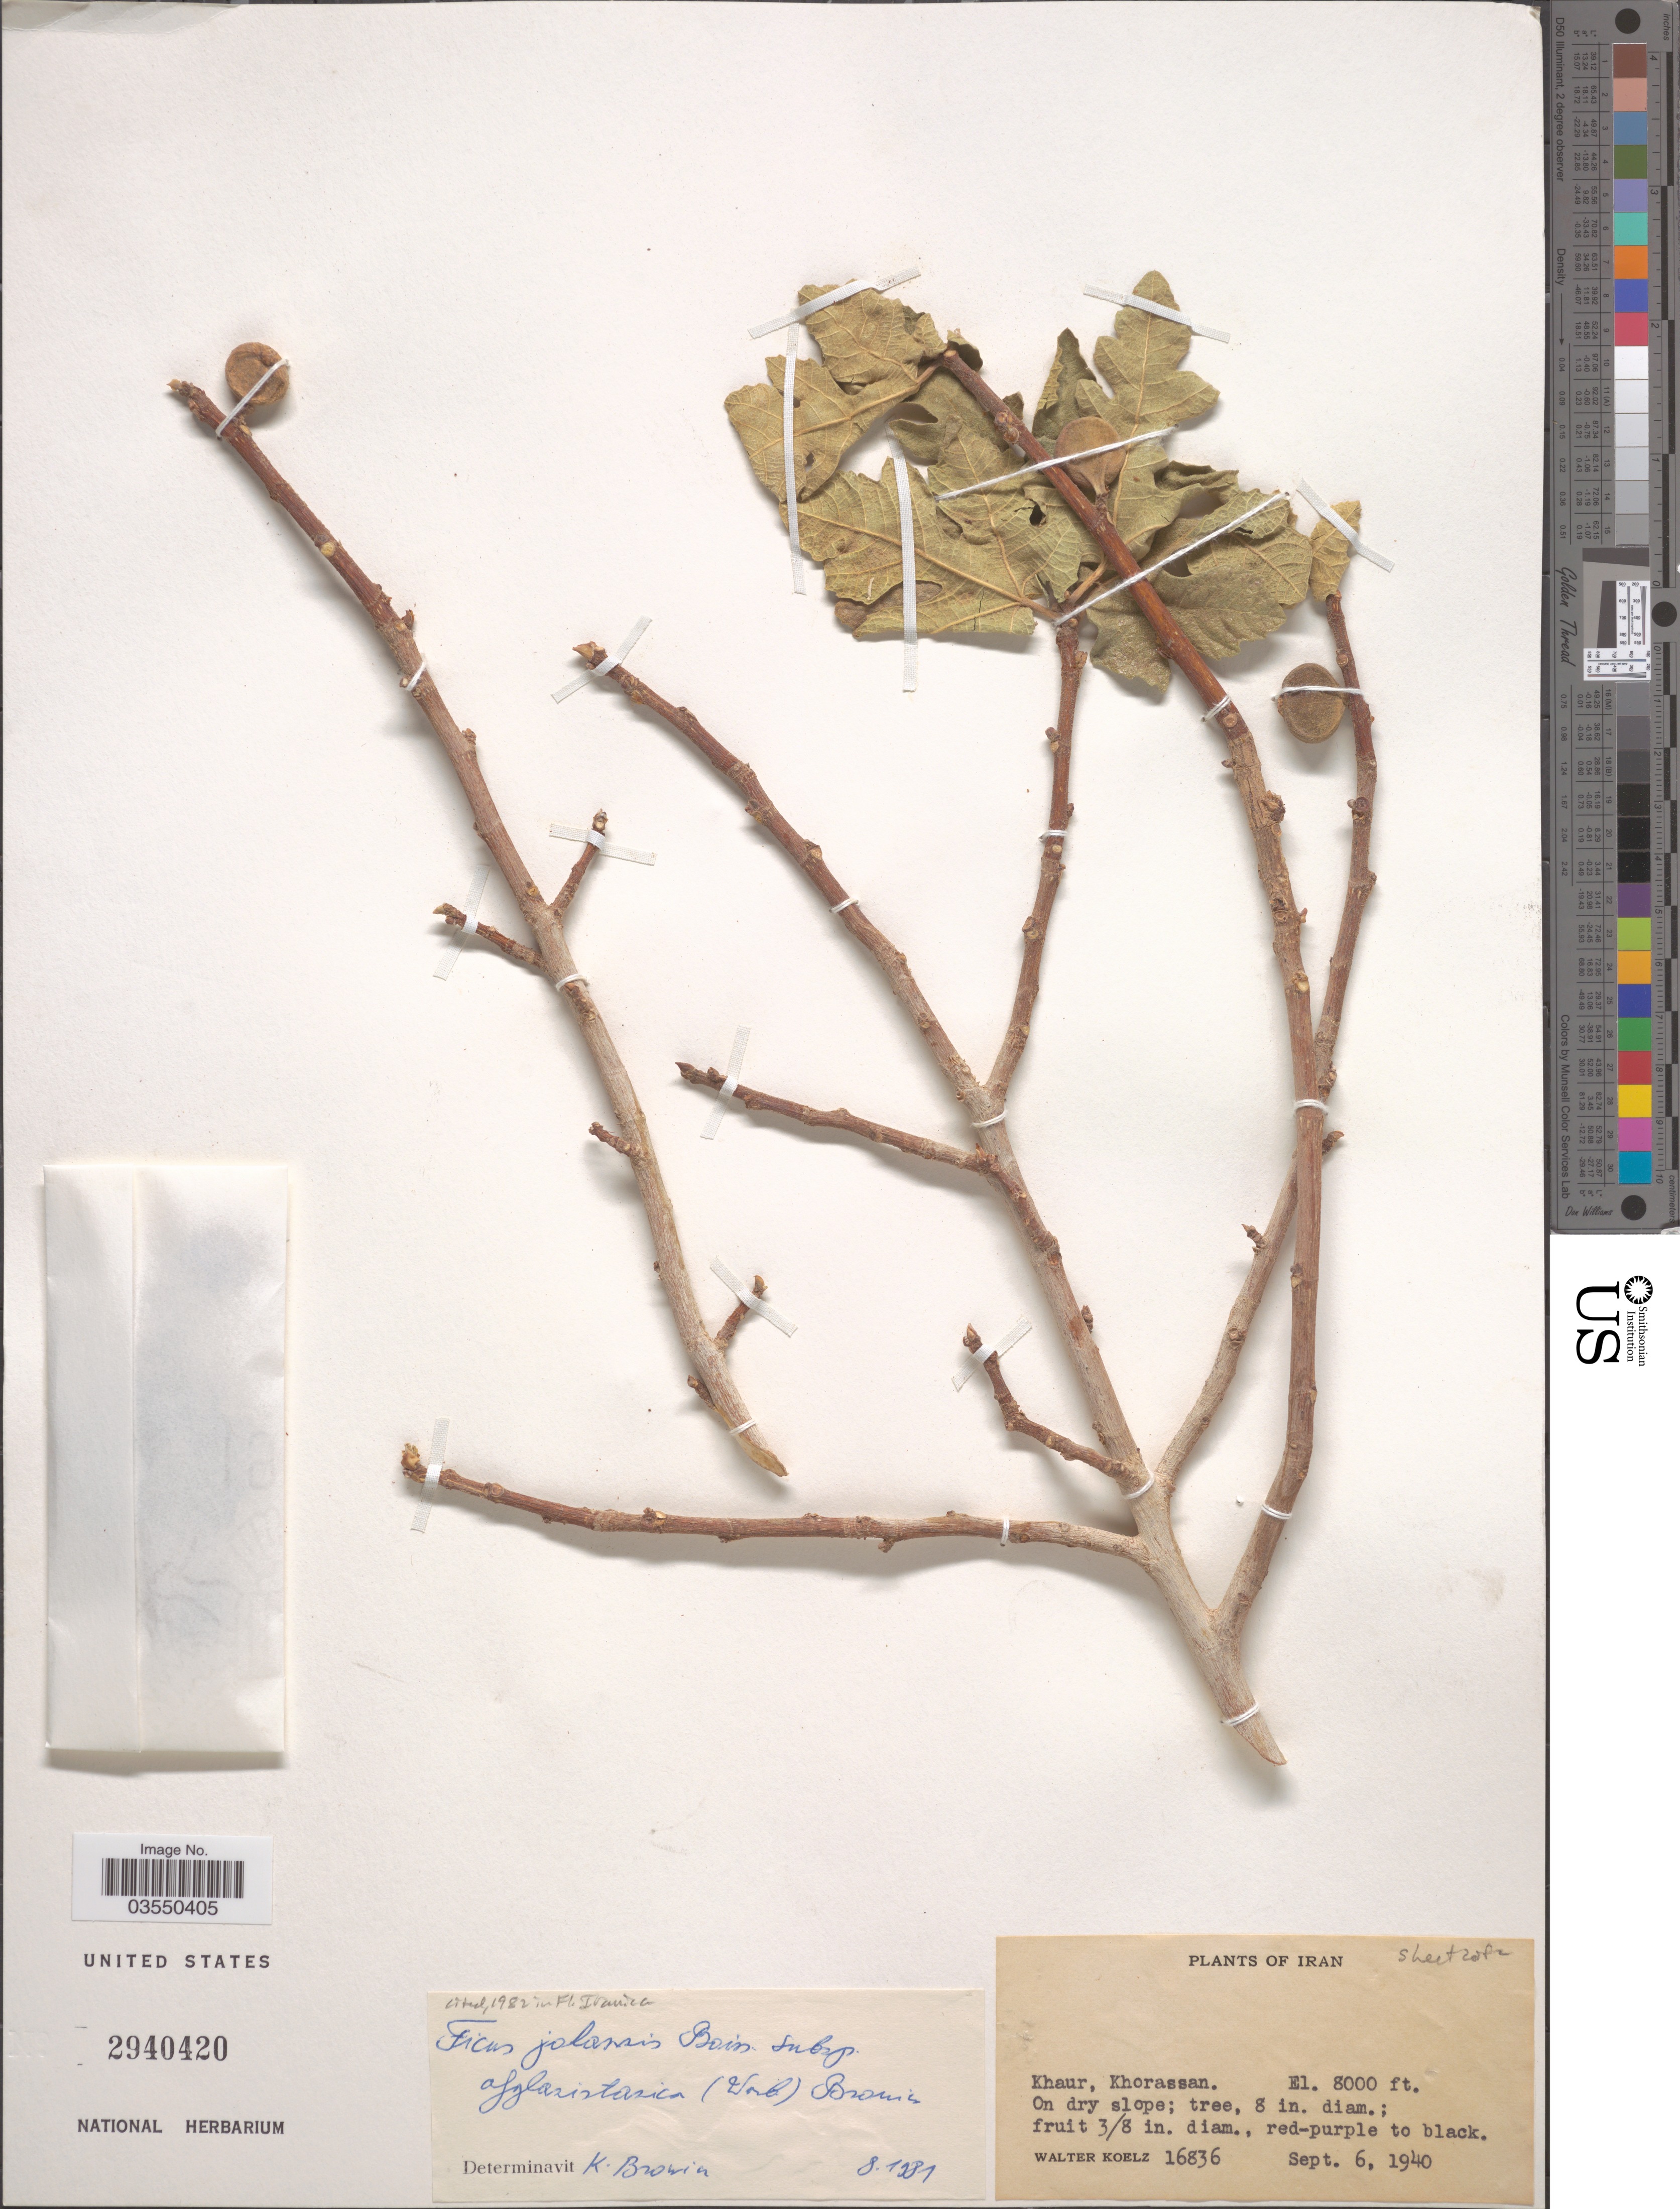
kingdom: Plantae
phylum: Tracheophyta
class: Magnoliopsida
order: Rosales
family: Moraceae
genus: Ficus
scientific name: Ficus johannis subsp. afghanistanica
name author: (Warb.) Browicz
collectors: W. N. Koelz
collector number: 16836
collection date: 1940-09-06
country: Iran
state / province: Khorasan [obsolete]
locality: Khaur.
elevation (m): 2438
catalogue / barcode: US 2940420